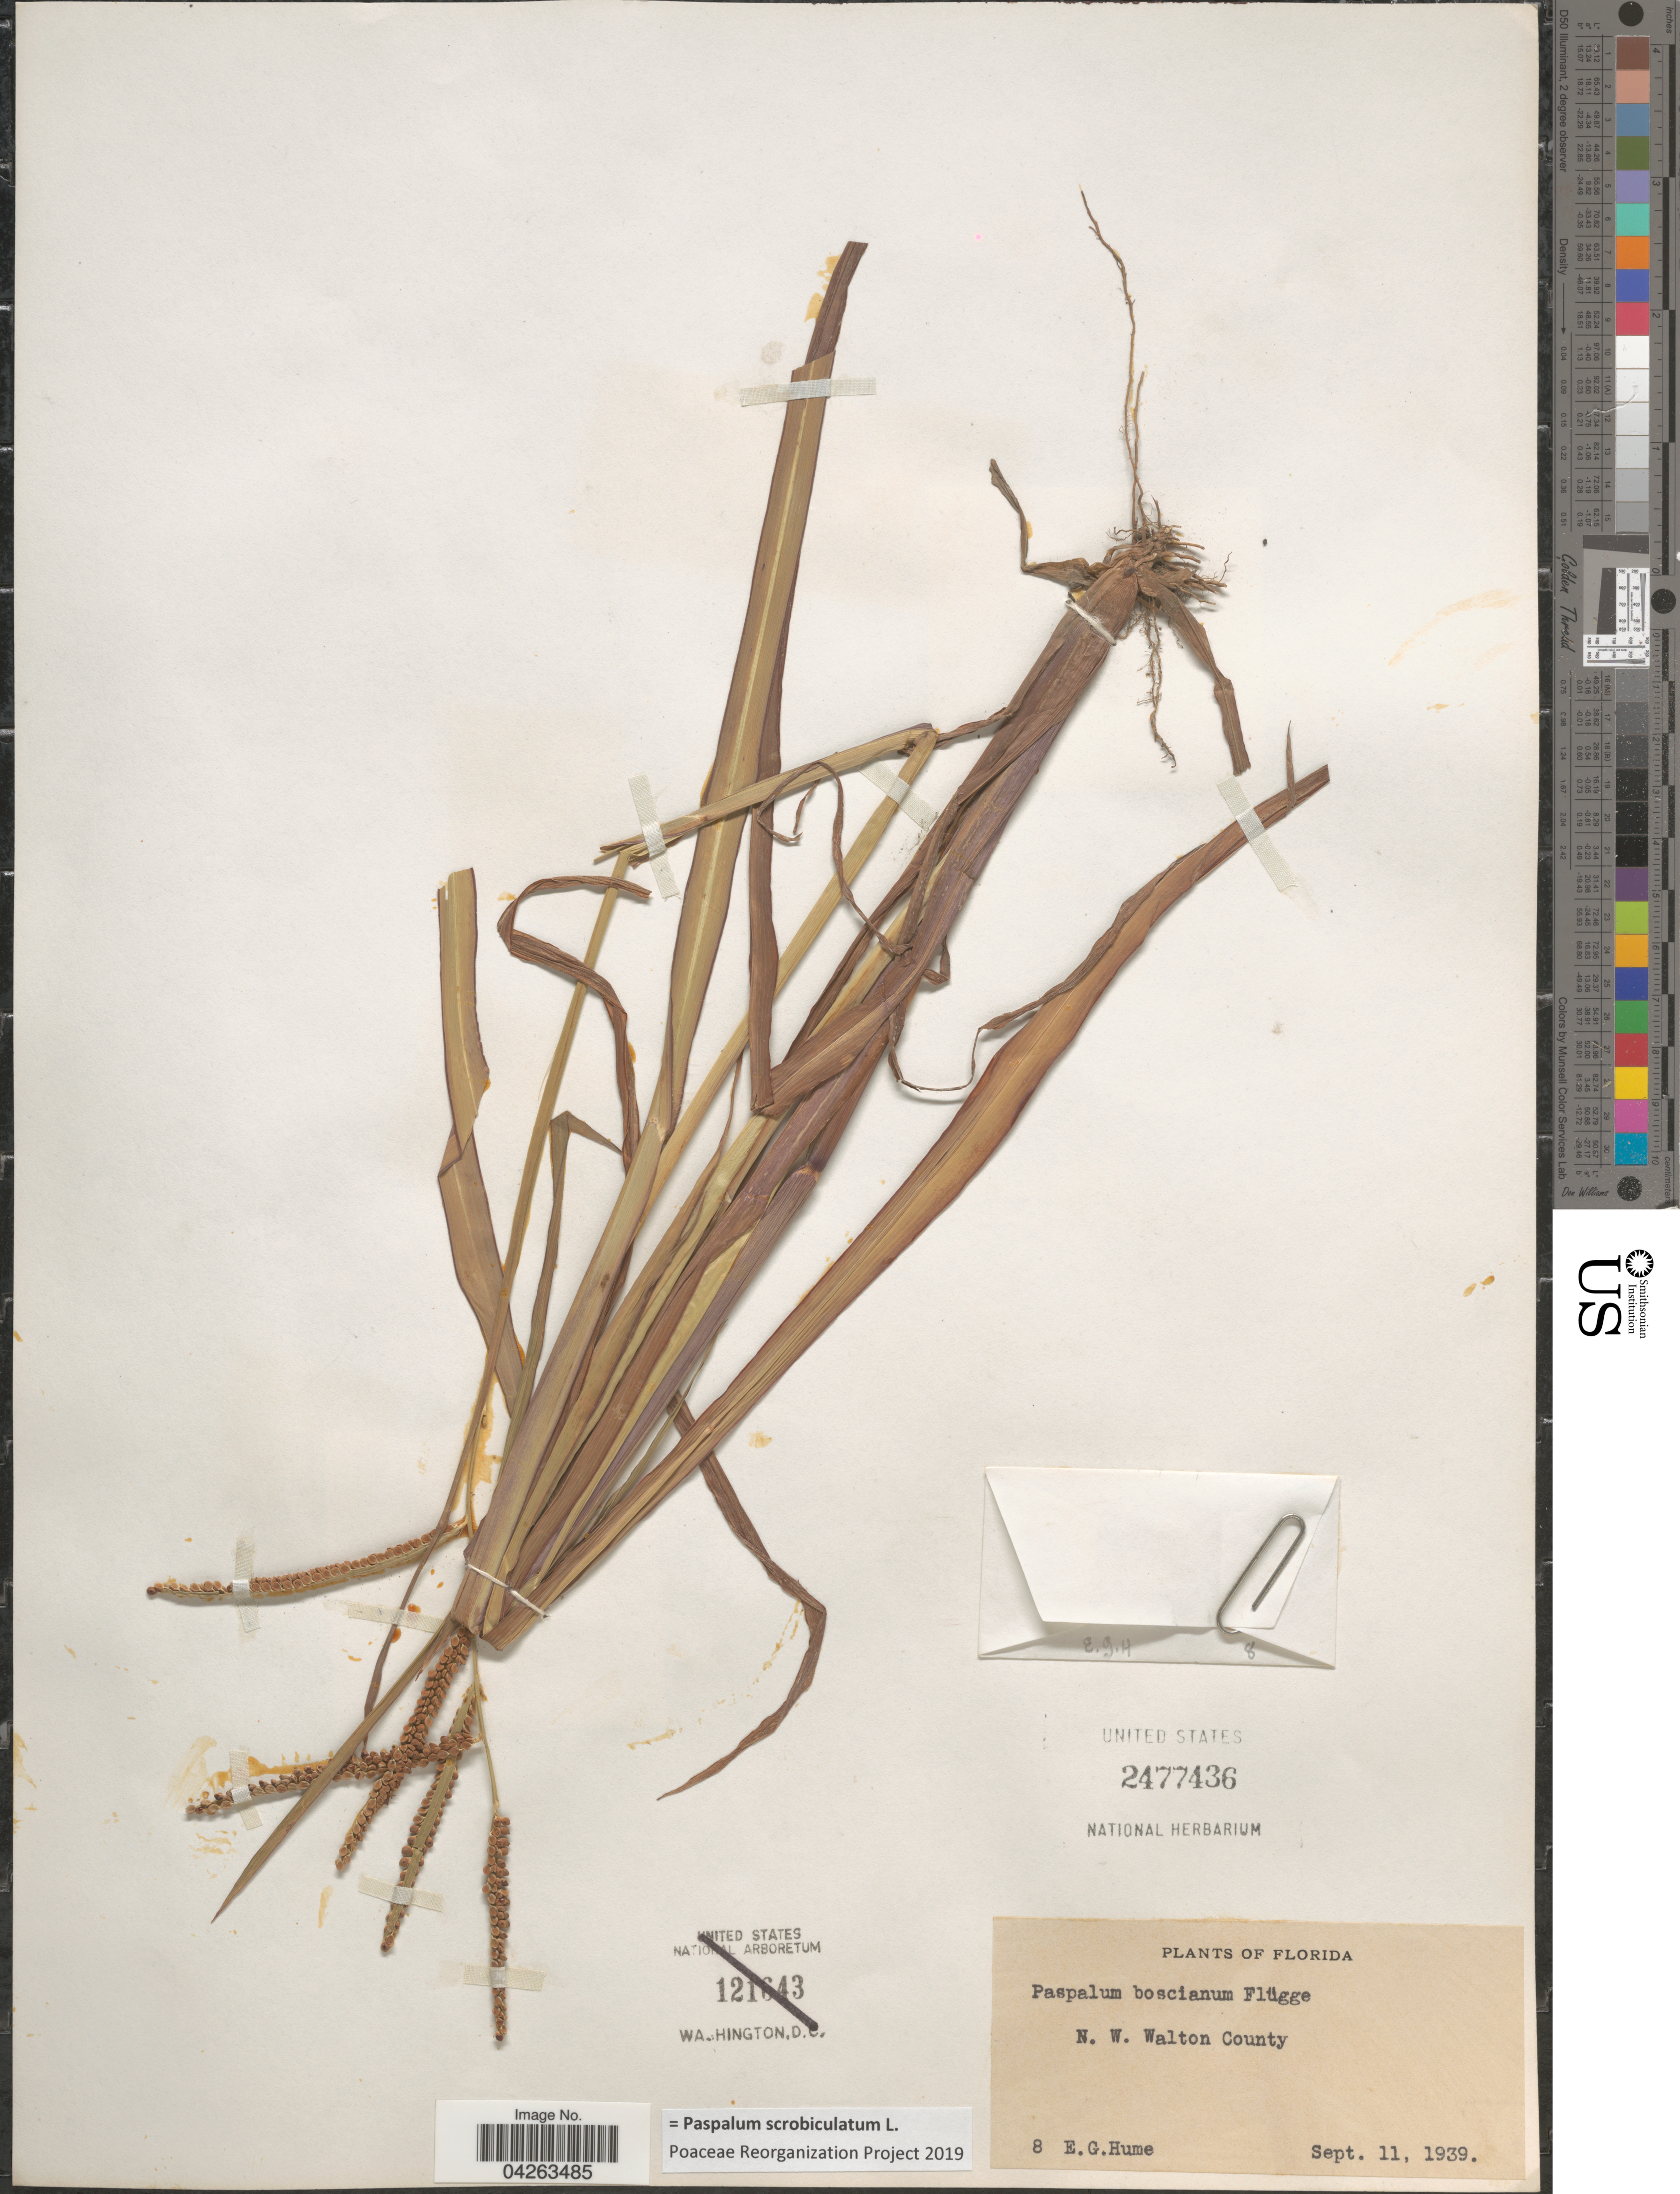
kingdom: Plantae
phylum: Tracheophyta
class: Liliopsida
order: Poales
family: Poaceae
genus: Paspalum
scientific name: Paspalum scrobiculatum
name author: L.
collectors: E. Hume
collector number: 8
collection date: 1939-09-11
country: United States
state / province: Florida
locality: N. W. Walton County.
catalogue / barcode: US 2477436